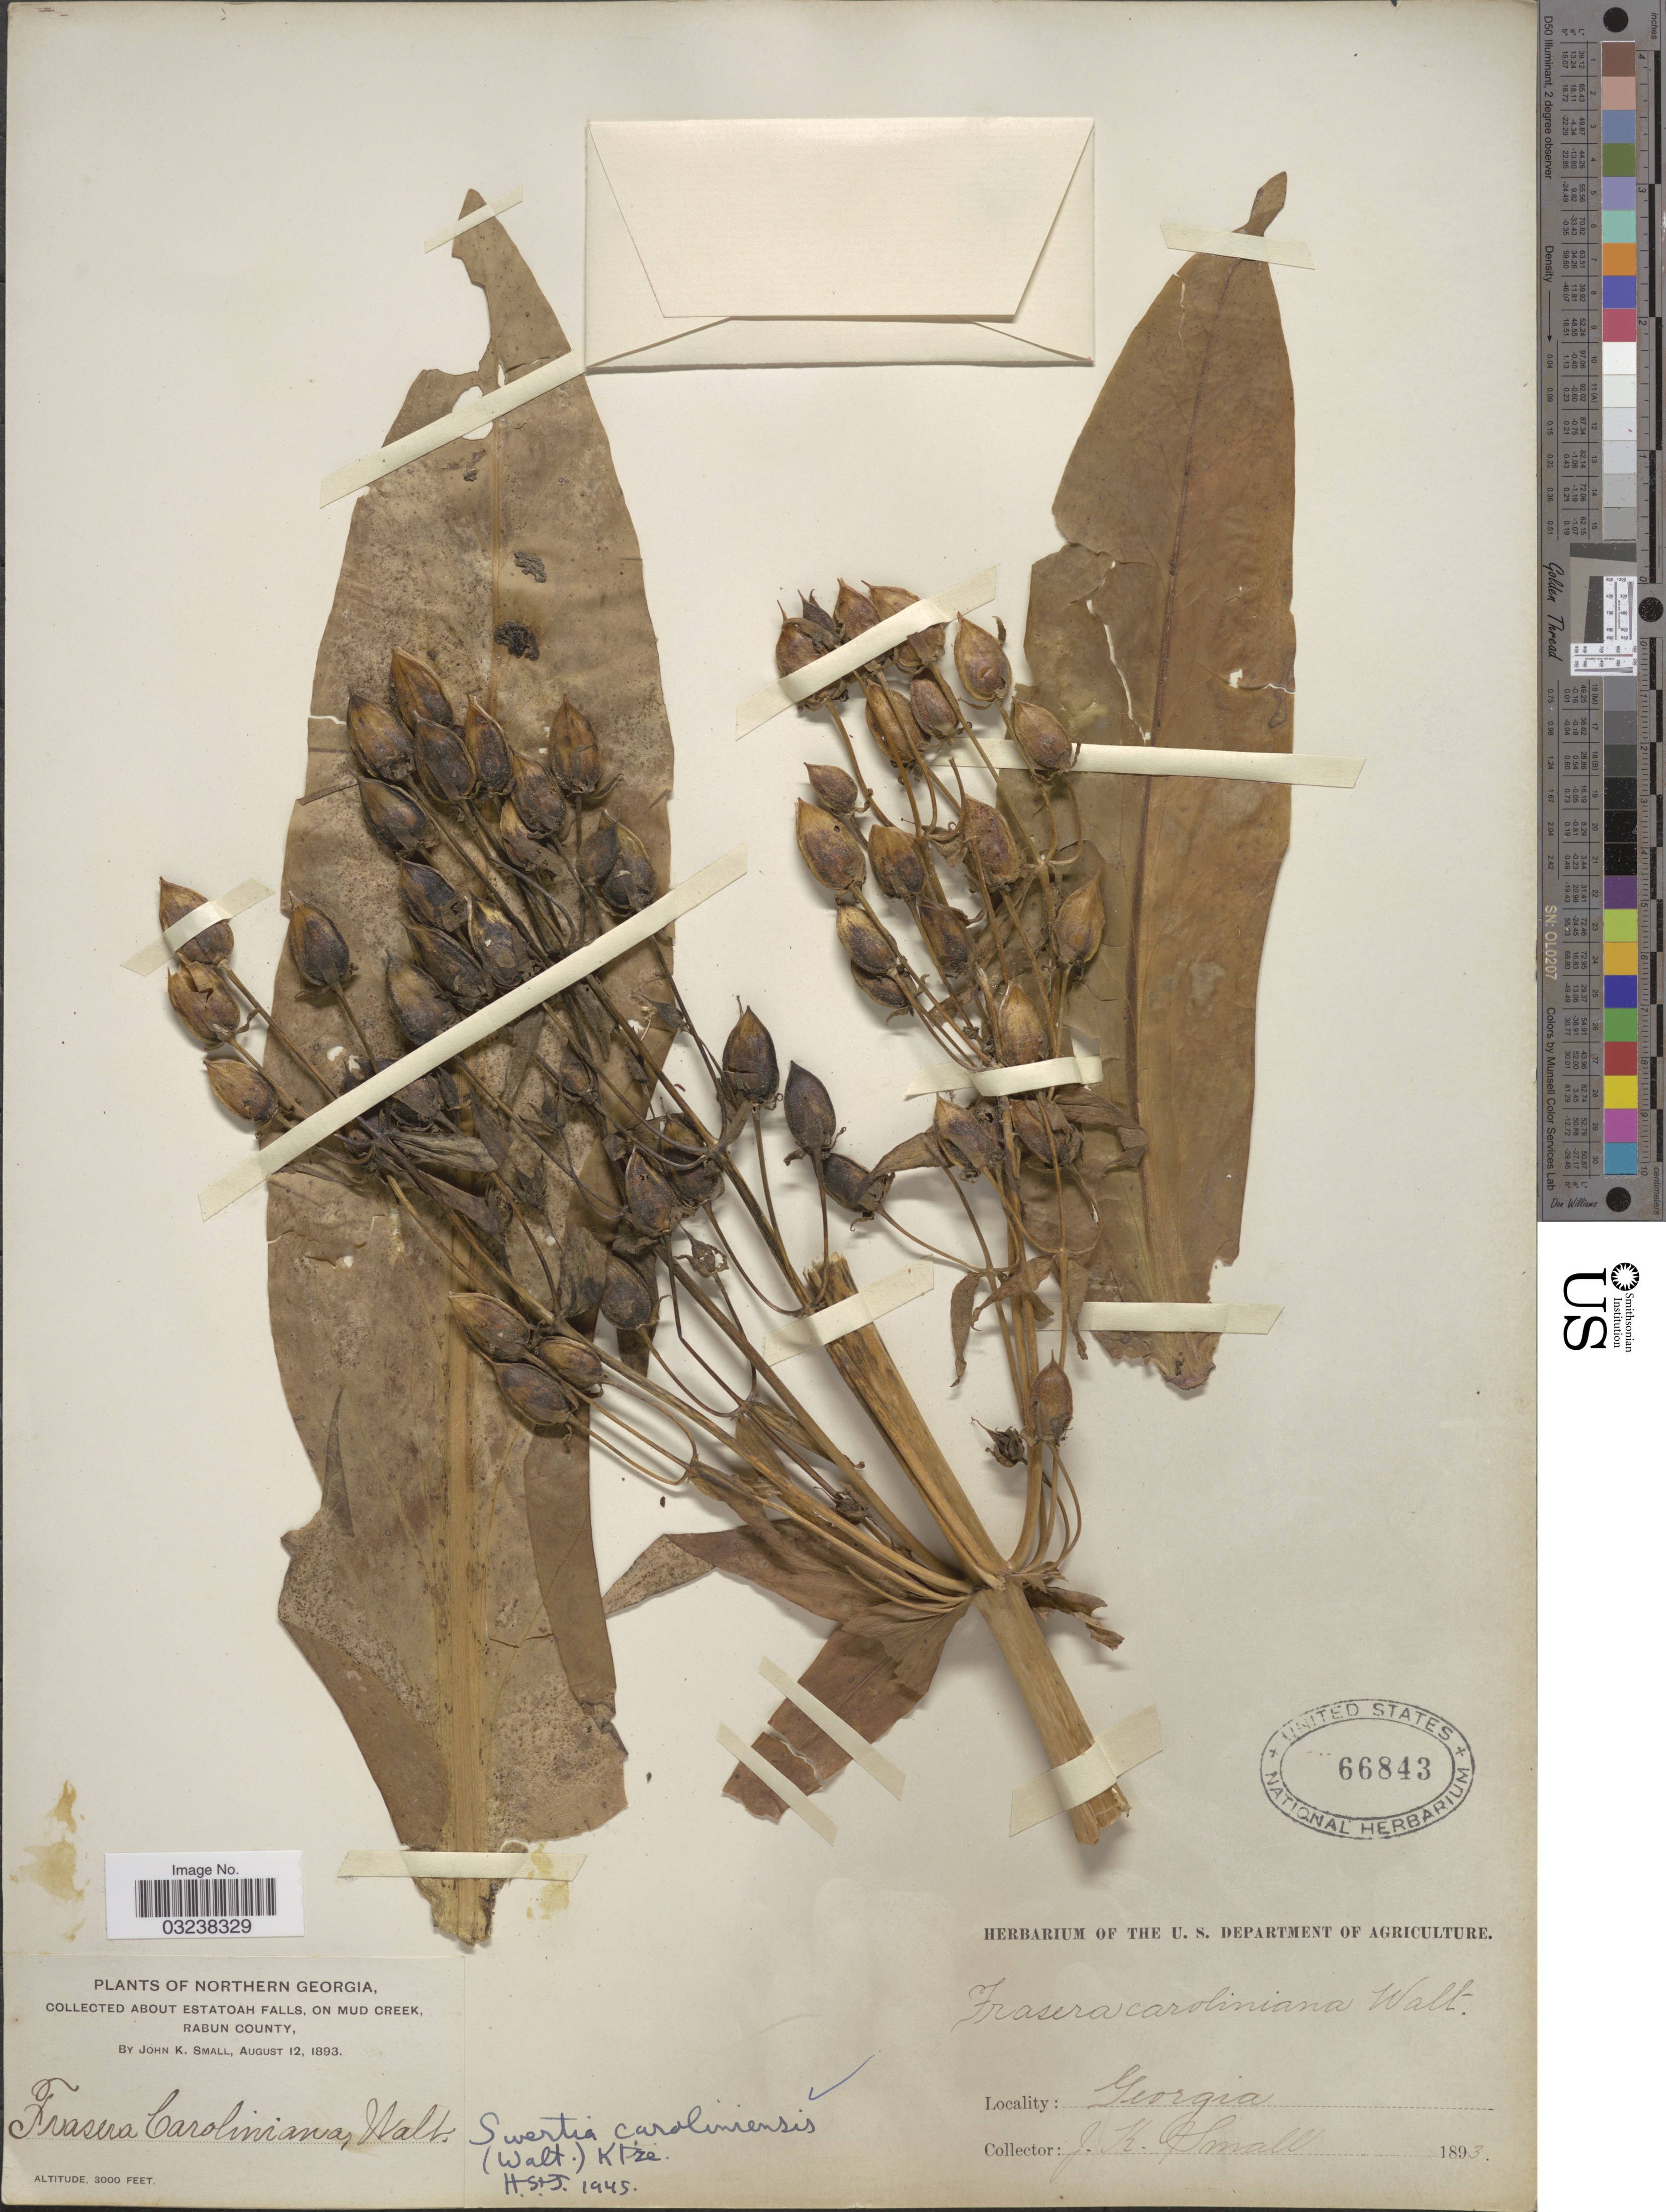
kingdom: Plantae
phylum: Tracheophyta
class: Magnoliopsida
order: Gentianales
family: Gentianaceae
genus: Swertia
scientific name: Swertia caroliniensis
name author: (Walter) Kuntze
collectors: J. K. Small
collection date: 1893-08-12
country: United States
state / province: Georgia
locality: Northern Georgia. About Estatoah Falls, on Mud Creek, Rabun County.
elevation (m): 914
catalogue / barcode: US 66843